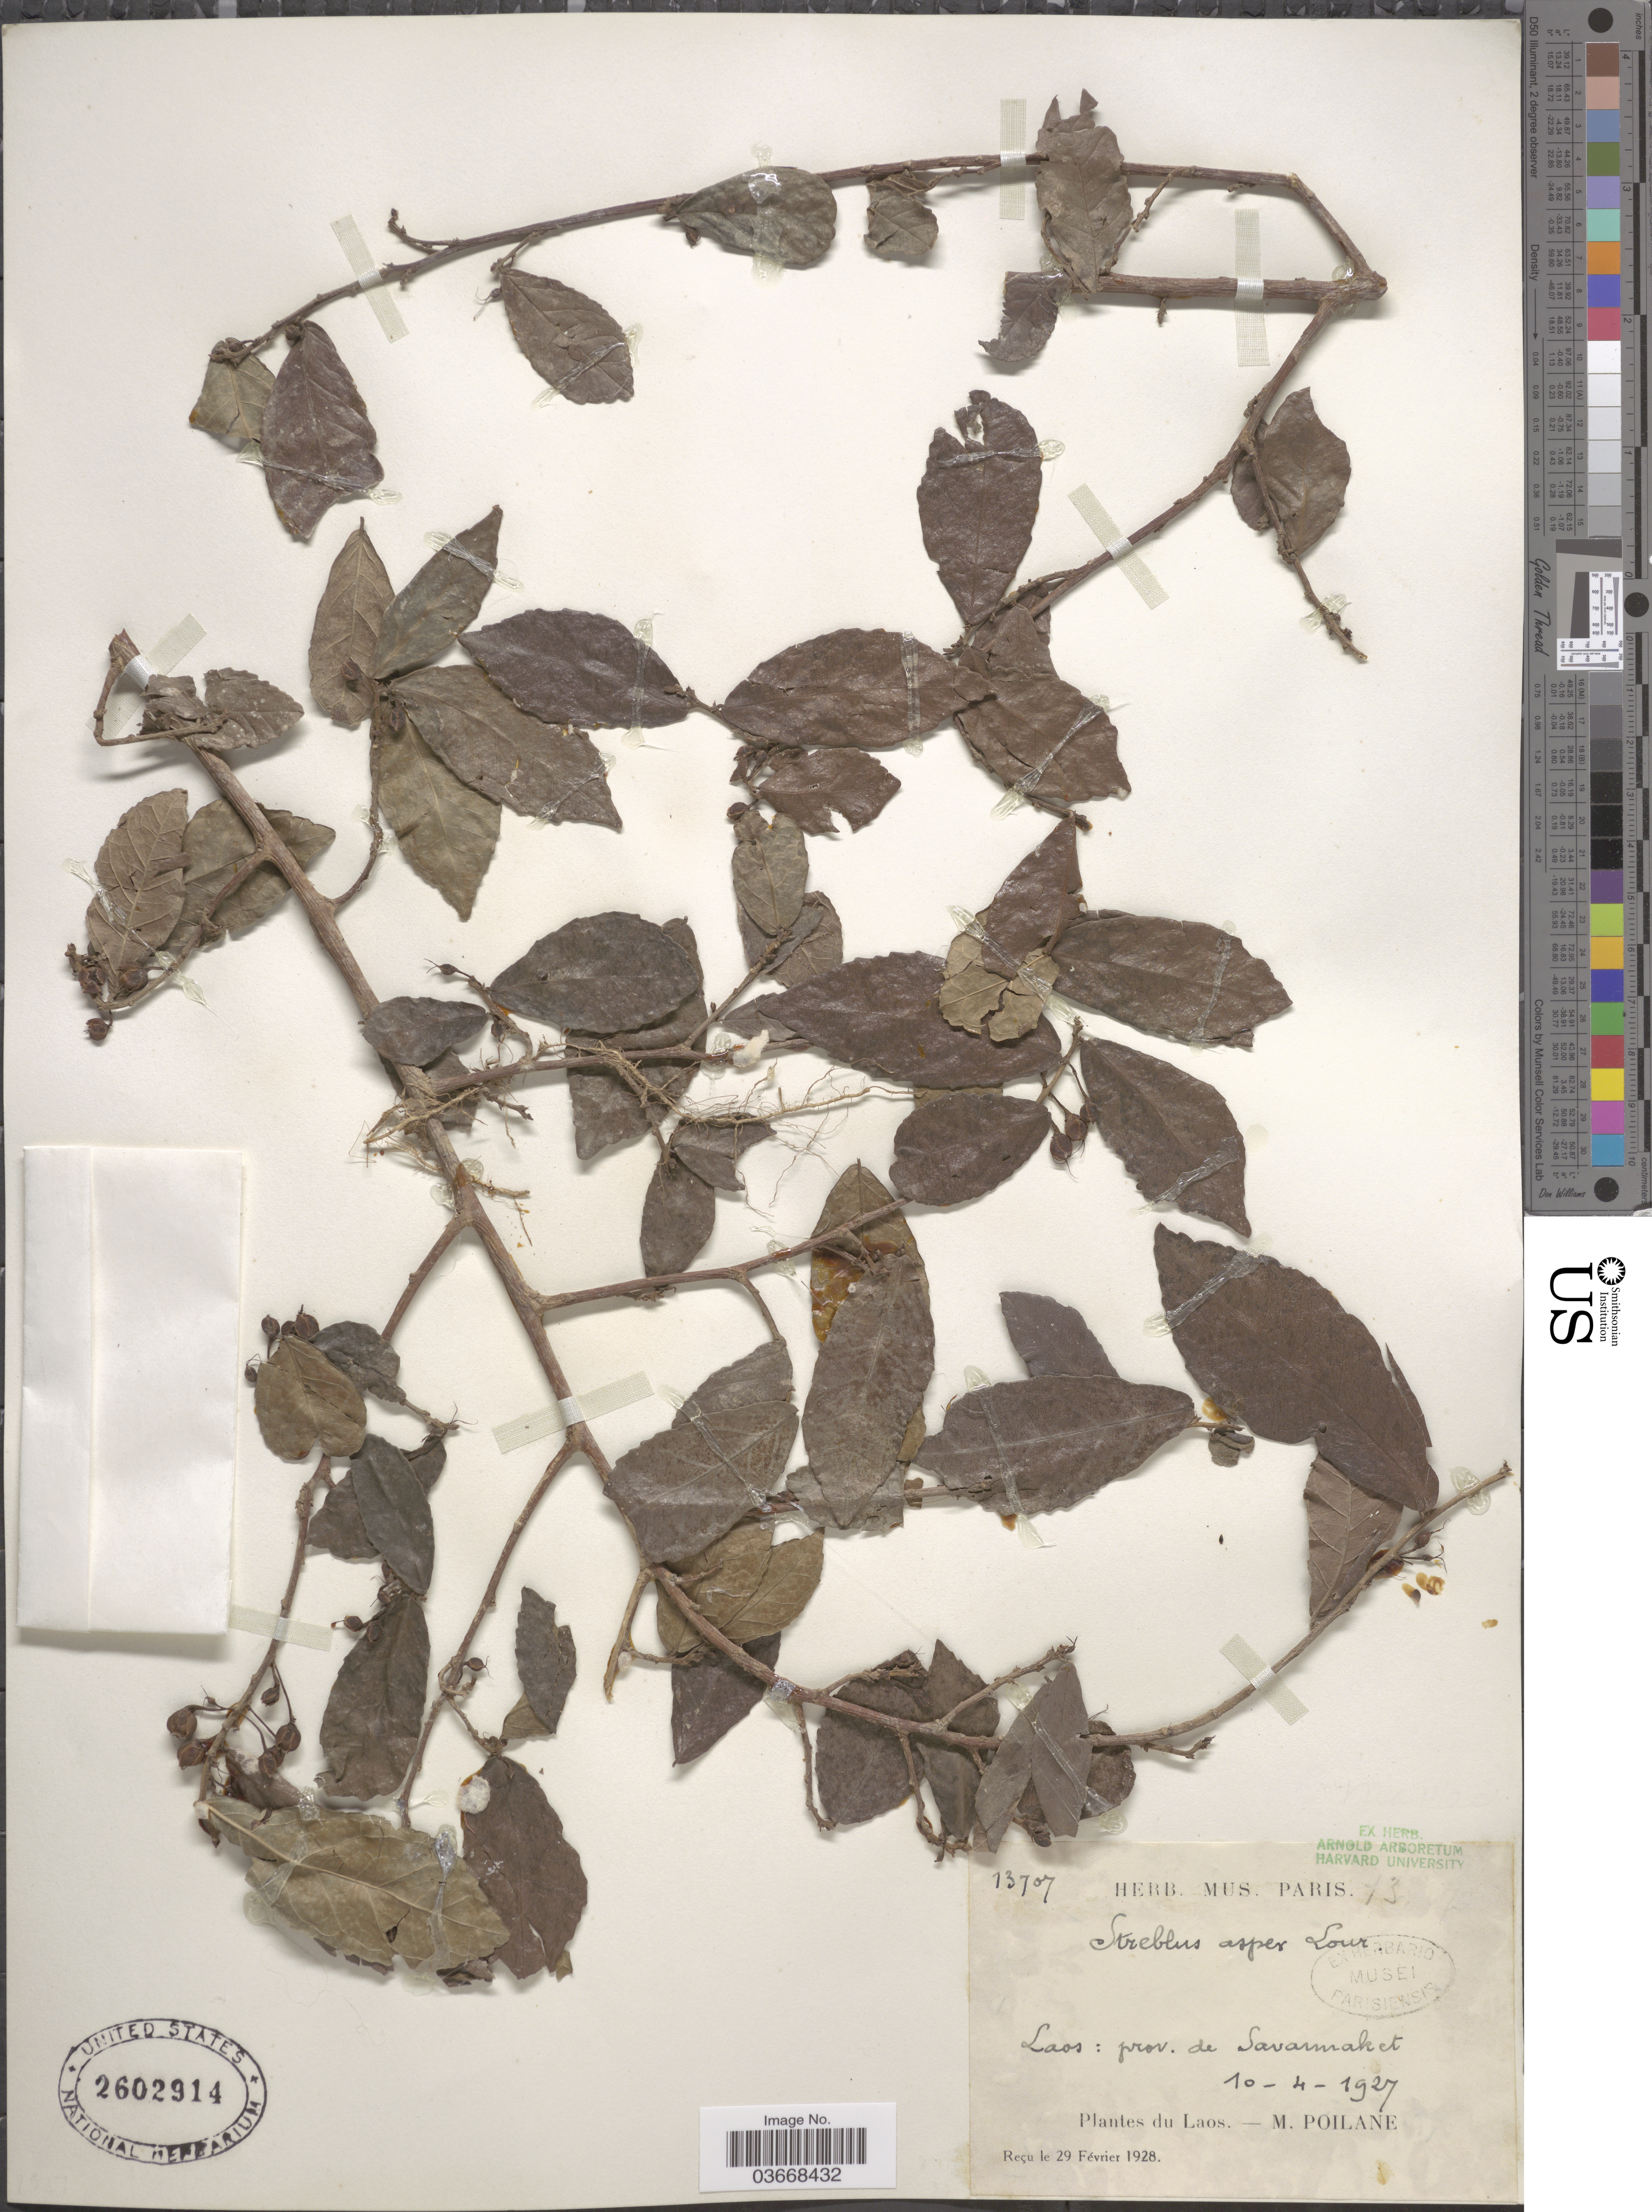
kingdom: Plantae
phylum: Tracheophyta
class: Magnoliopsida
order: Rosales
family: Moraceae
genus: Streblus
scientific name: Streblus asper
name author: Lour.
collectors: M. Poilane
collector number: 13707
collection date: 1927-04-10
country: Laos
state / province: Savannakhet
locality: Prov. de Savannaket.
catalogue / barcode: US 2602914